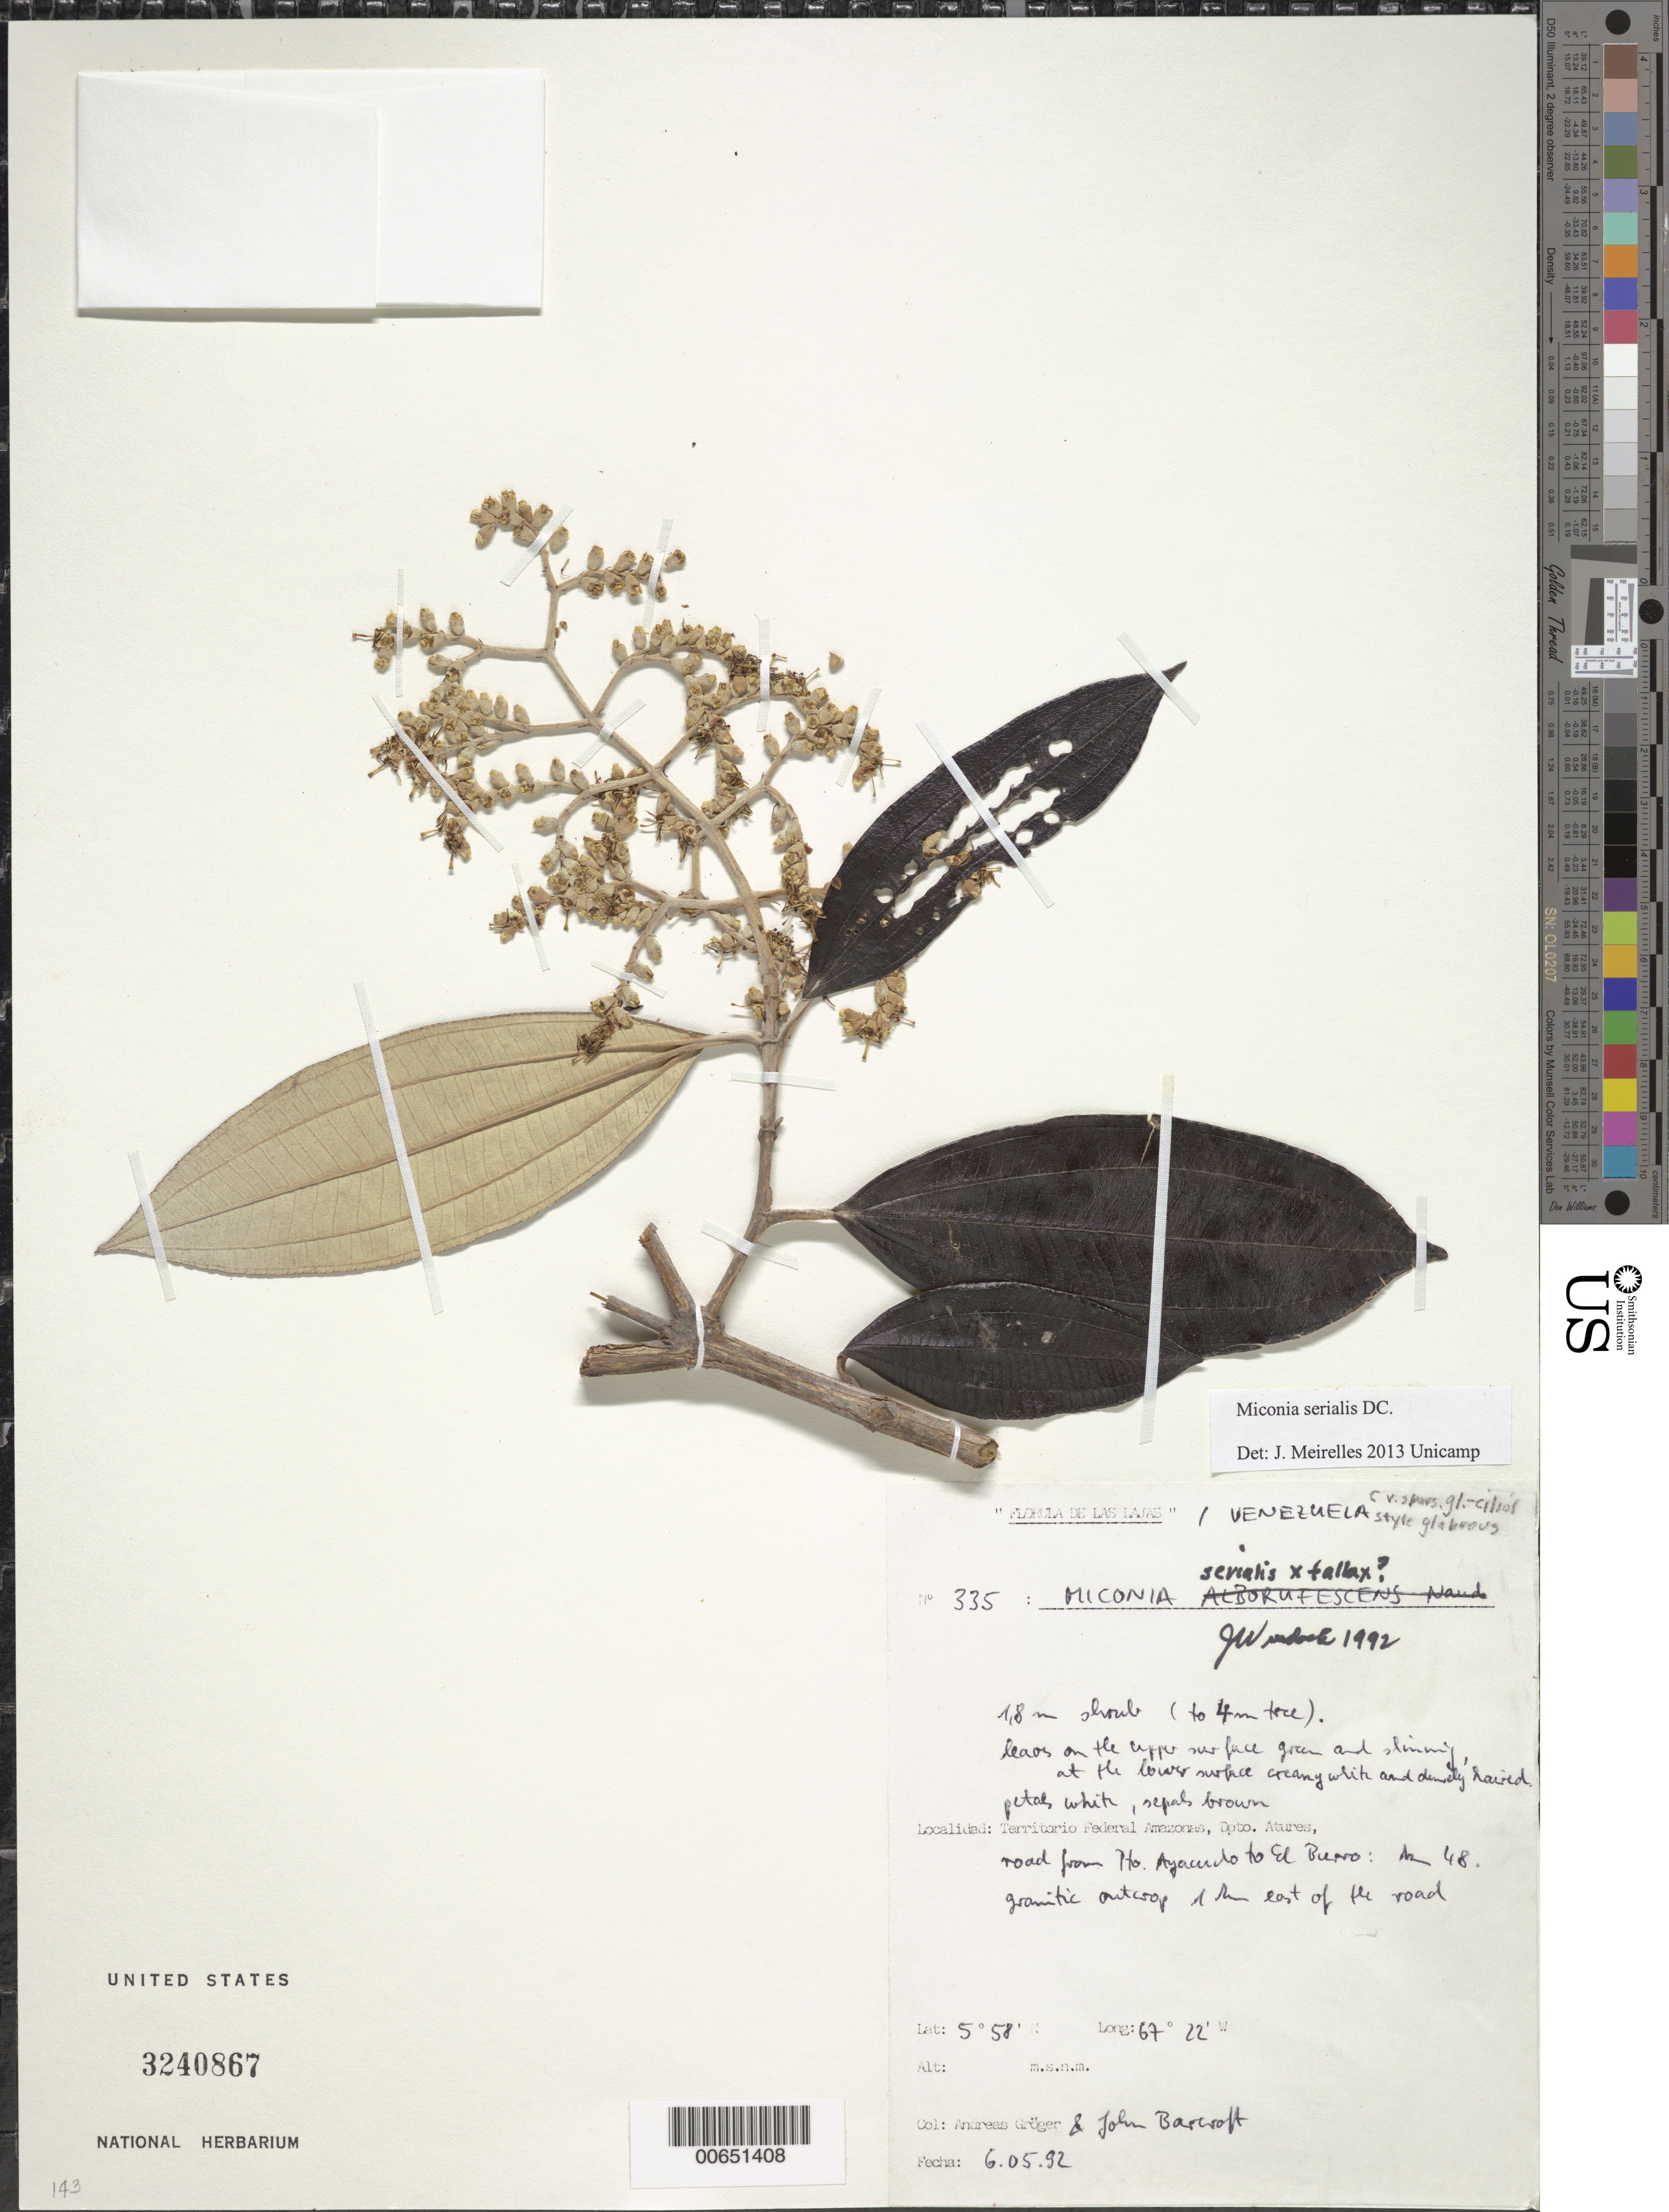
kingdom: Plantae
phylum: Tracheophyta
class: Magnoliopsida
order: Myrtales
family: Melastomataceae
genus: Miconia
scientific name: Miconia lourteigiana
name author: Wurdack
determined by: Wurdack, John J., (US), US (UNITED STATES)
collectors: A. Gröger & J. Barcroft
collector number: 335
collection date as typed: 6-May-92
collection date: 1992-05-06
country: Venezuela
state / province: Amazonas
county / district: Atures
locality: Puerto Ayacucho to El Burro road: km 48, east of the road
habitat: Granitic outcrop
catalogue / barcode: US 3240867